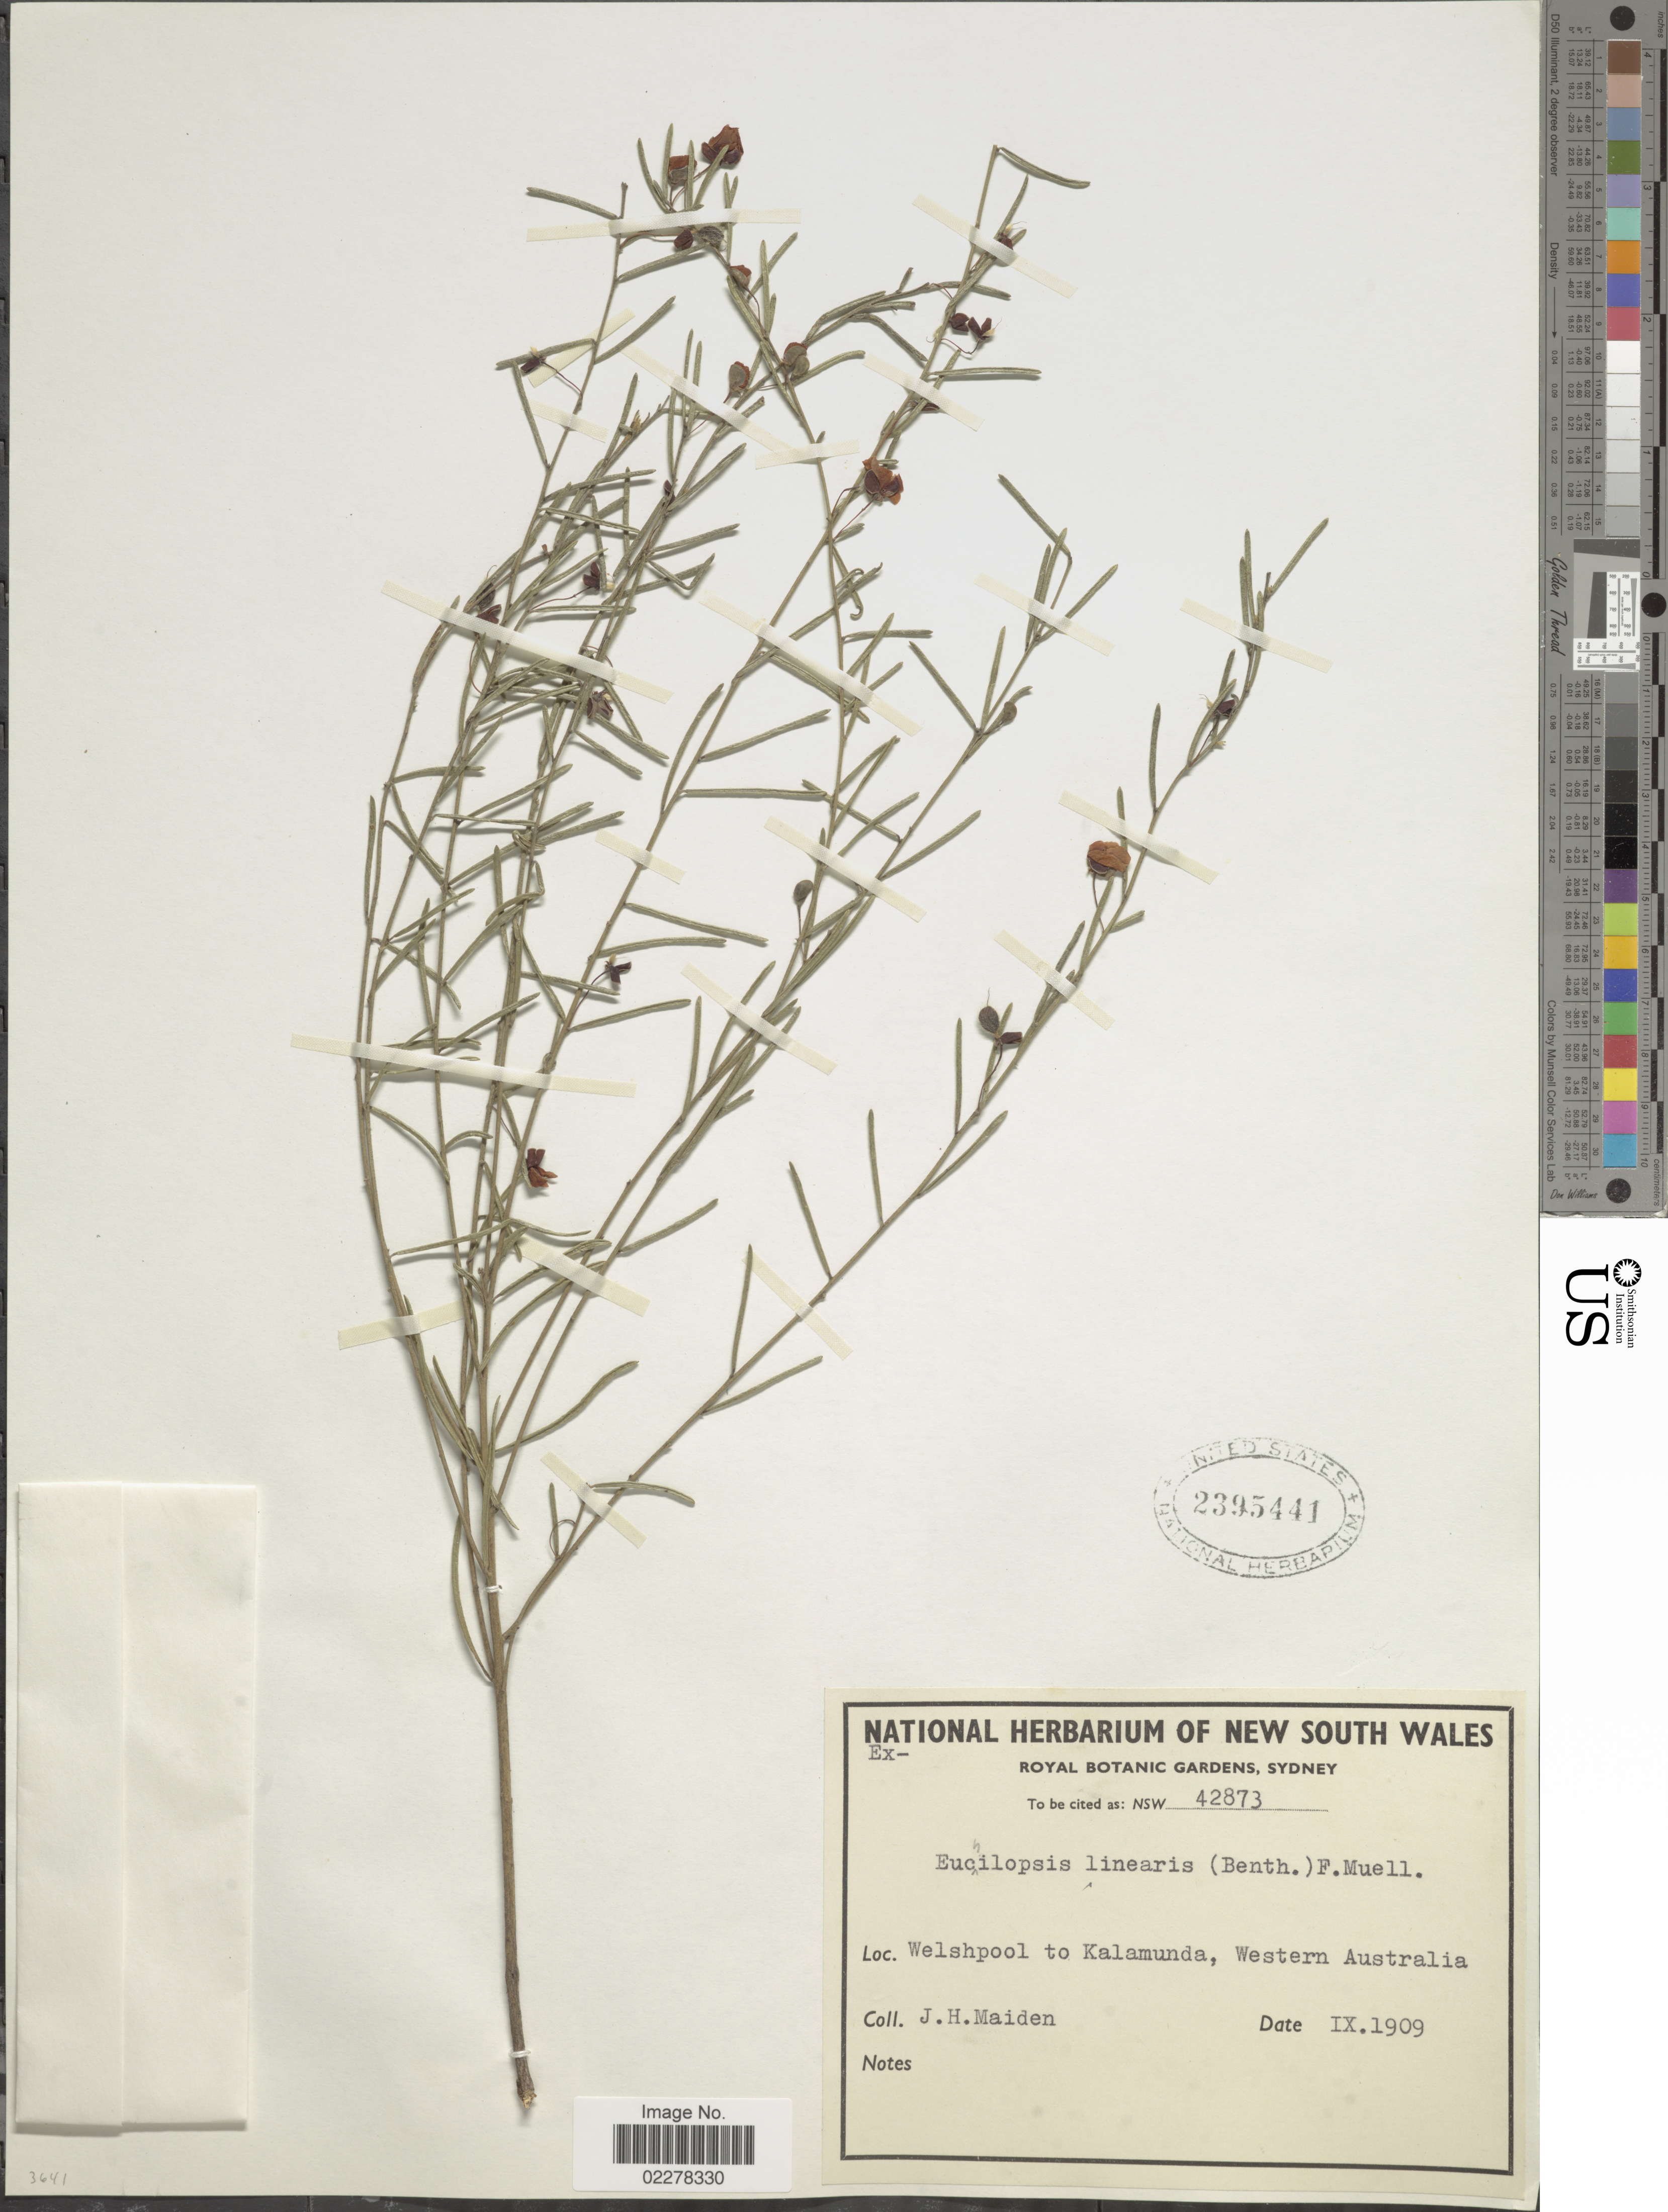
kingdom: Plantae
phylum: Tracheophyta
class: Magnoliopsida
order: Fabales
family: Fabaceae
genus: Euchilopsis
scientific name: Euchilopsis linearis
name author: (Benth.) F. Muell.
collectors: J. Maiden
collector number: NSW42873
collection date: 1909-09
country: Australia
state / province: Western Australia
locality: Welshpool to Kalamunda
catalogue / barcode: US 2395441